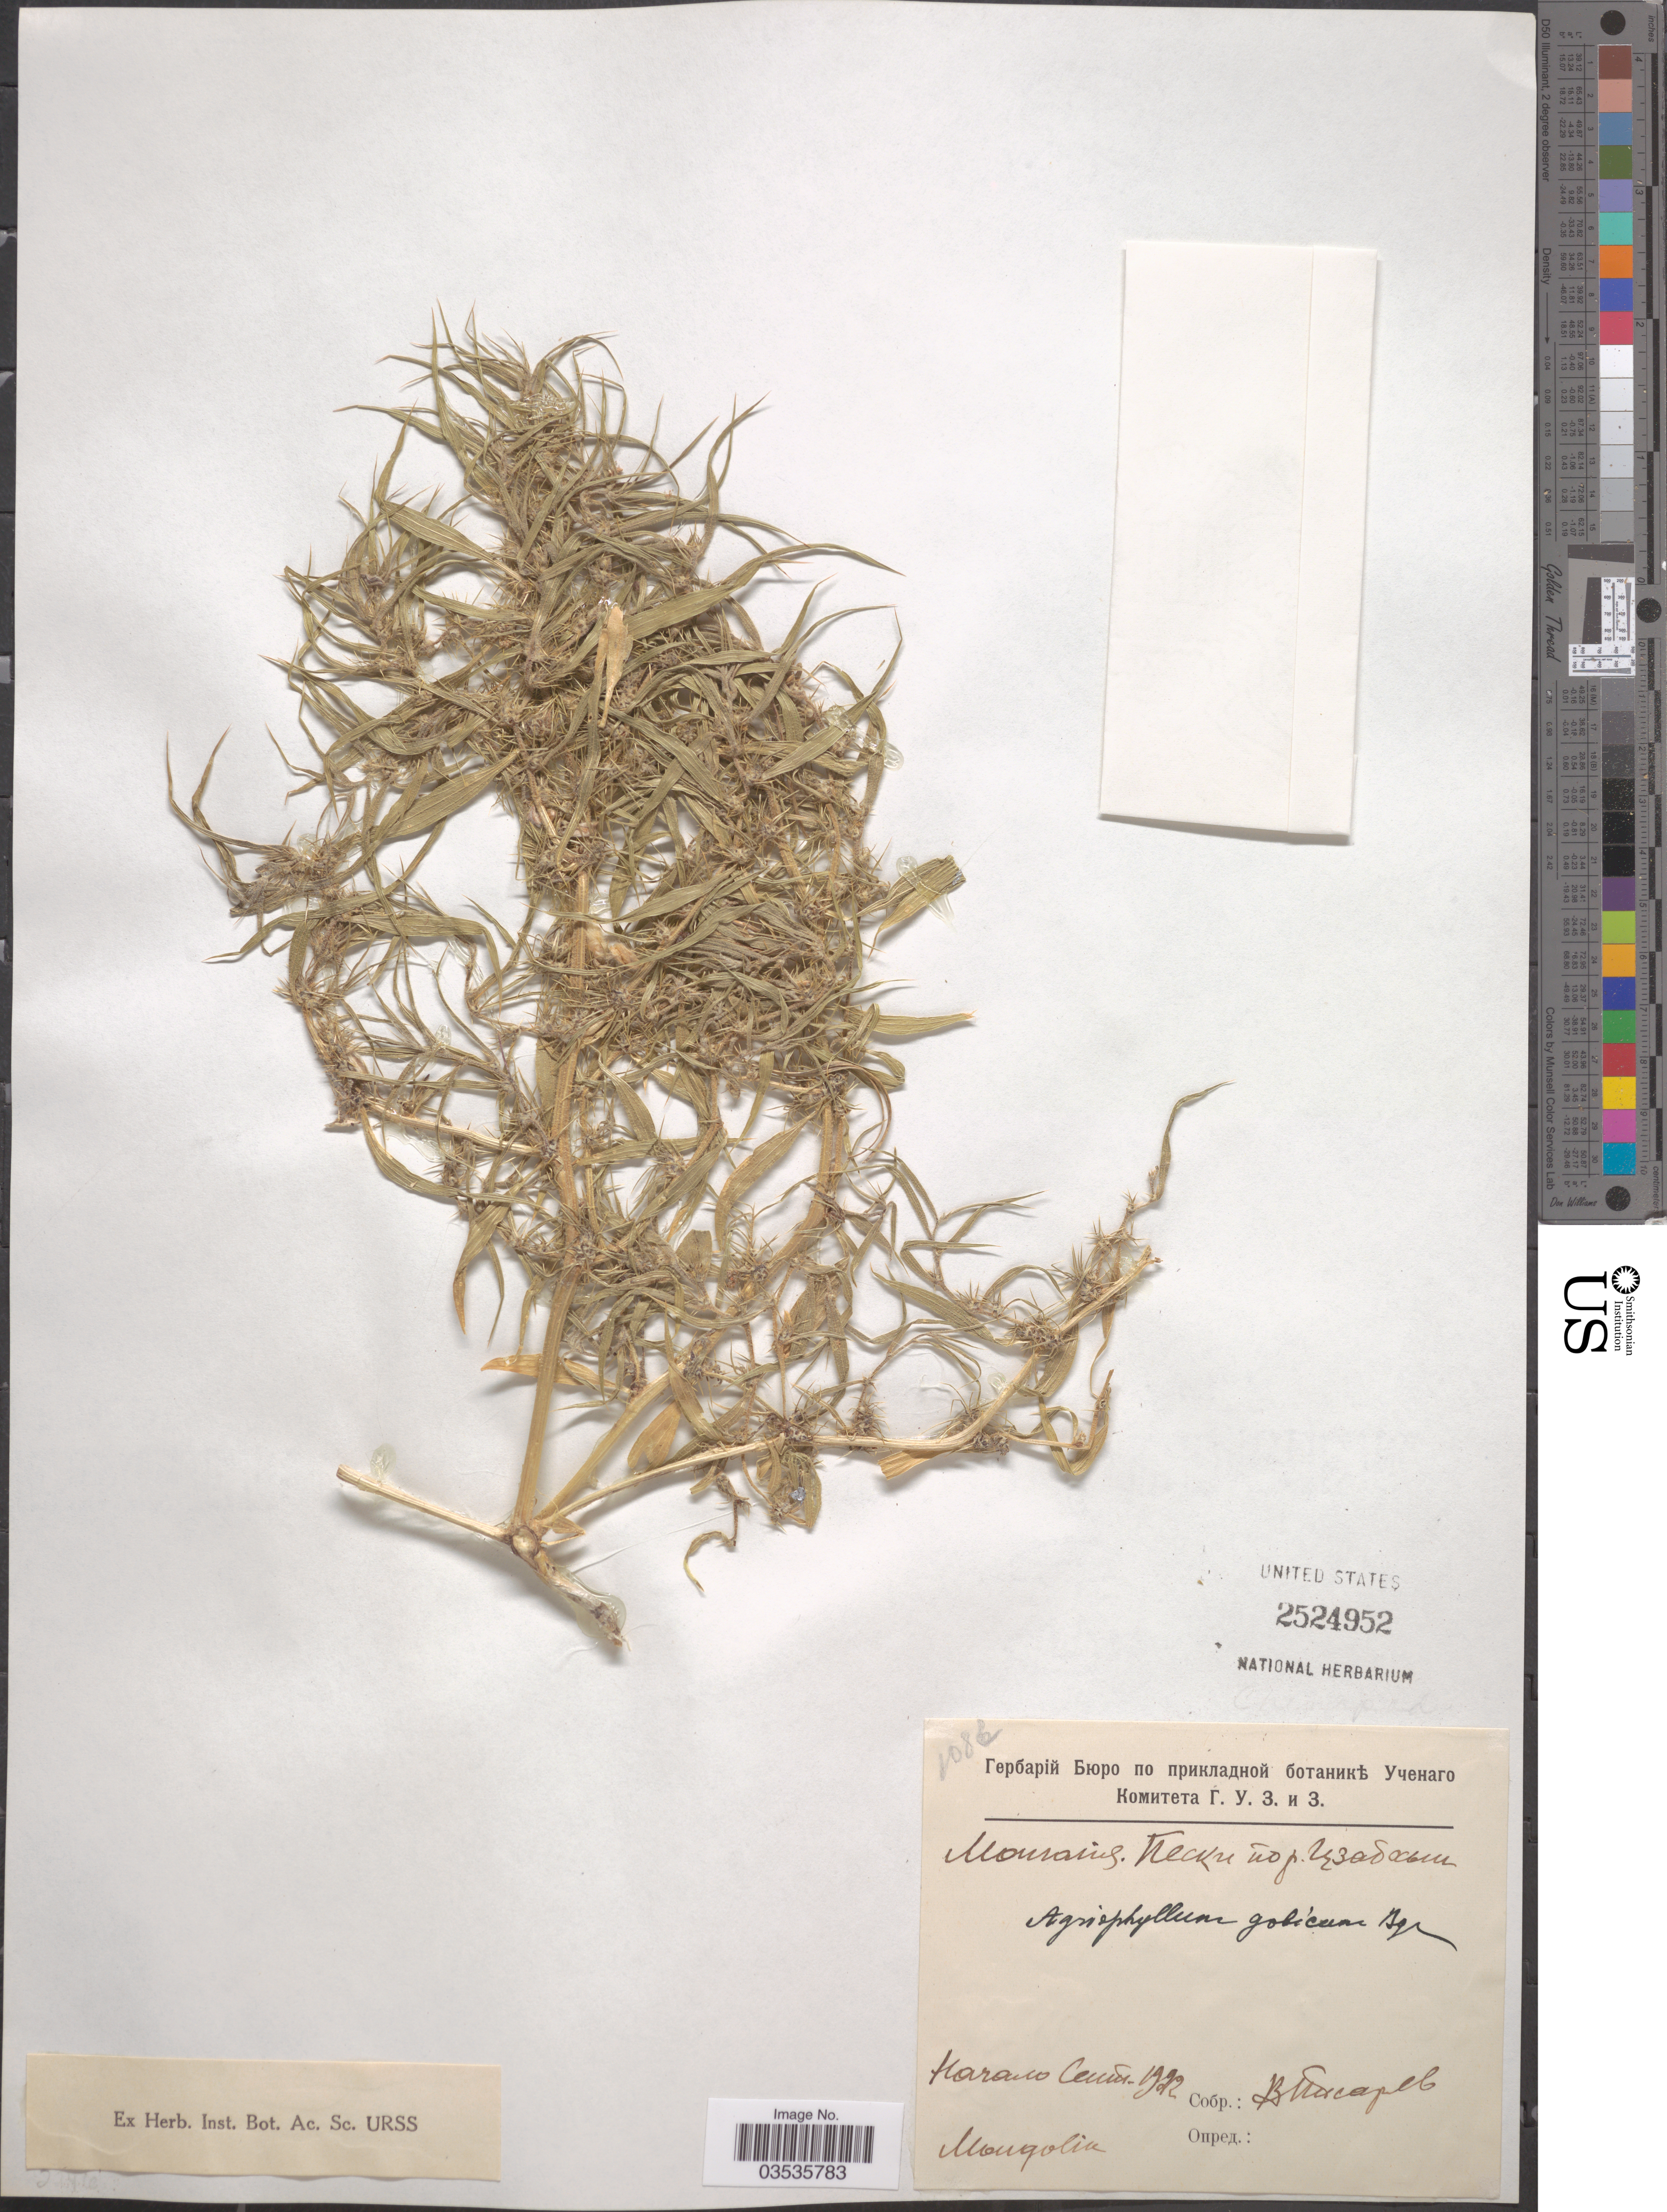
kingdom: Plantae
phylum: Tracheophyta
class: Magnoliopsida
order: Caryophyllales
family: Amaranthaceae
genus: Agriophyllum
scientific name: Agriophyllum gobicum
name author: Bunge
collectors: V. Pisarev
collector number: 108*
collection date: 1922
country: Mongolia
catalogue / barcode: US 2524952